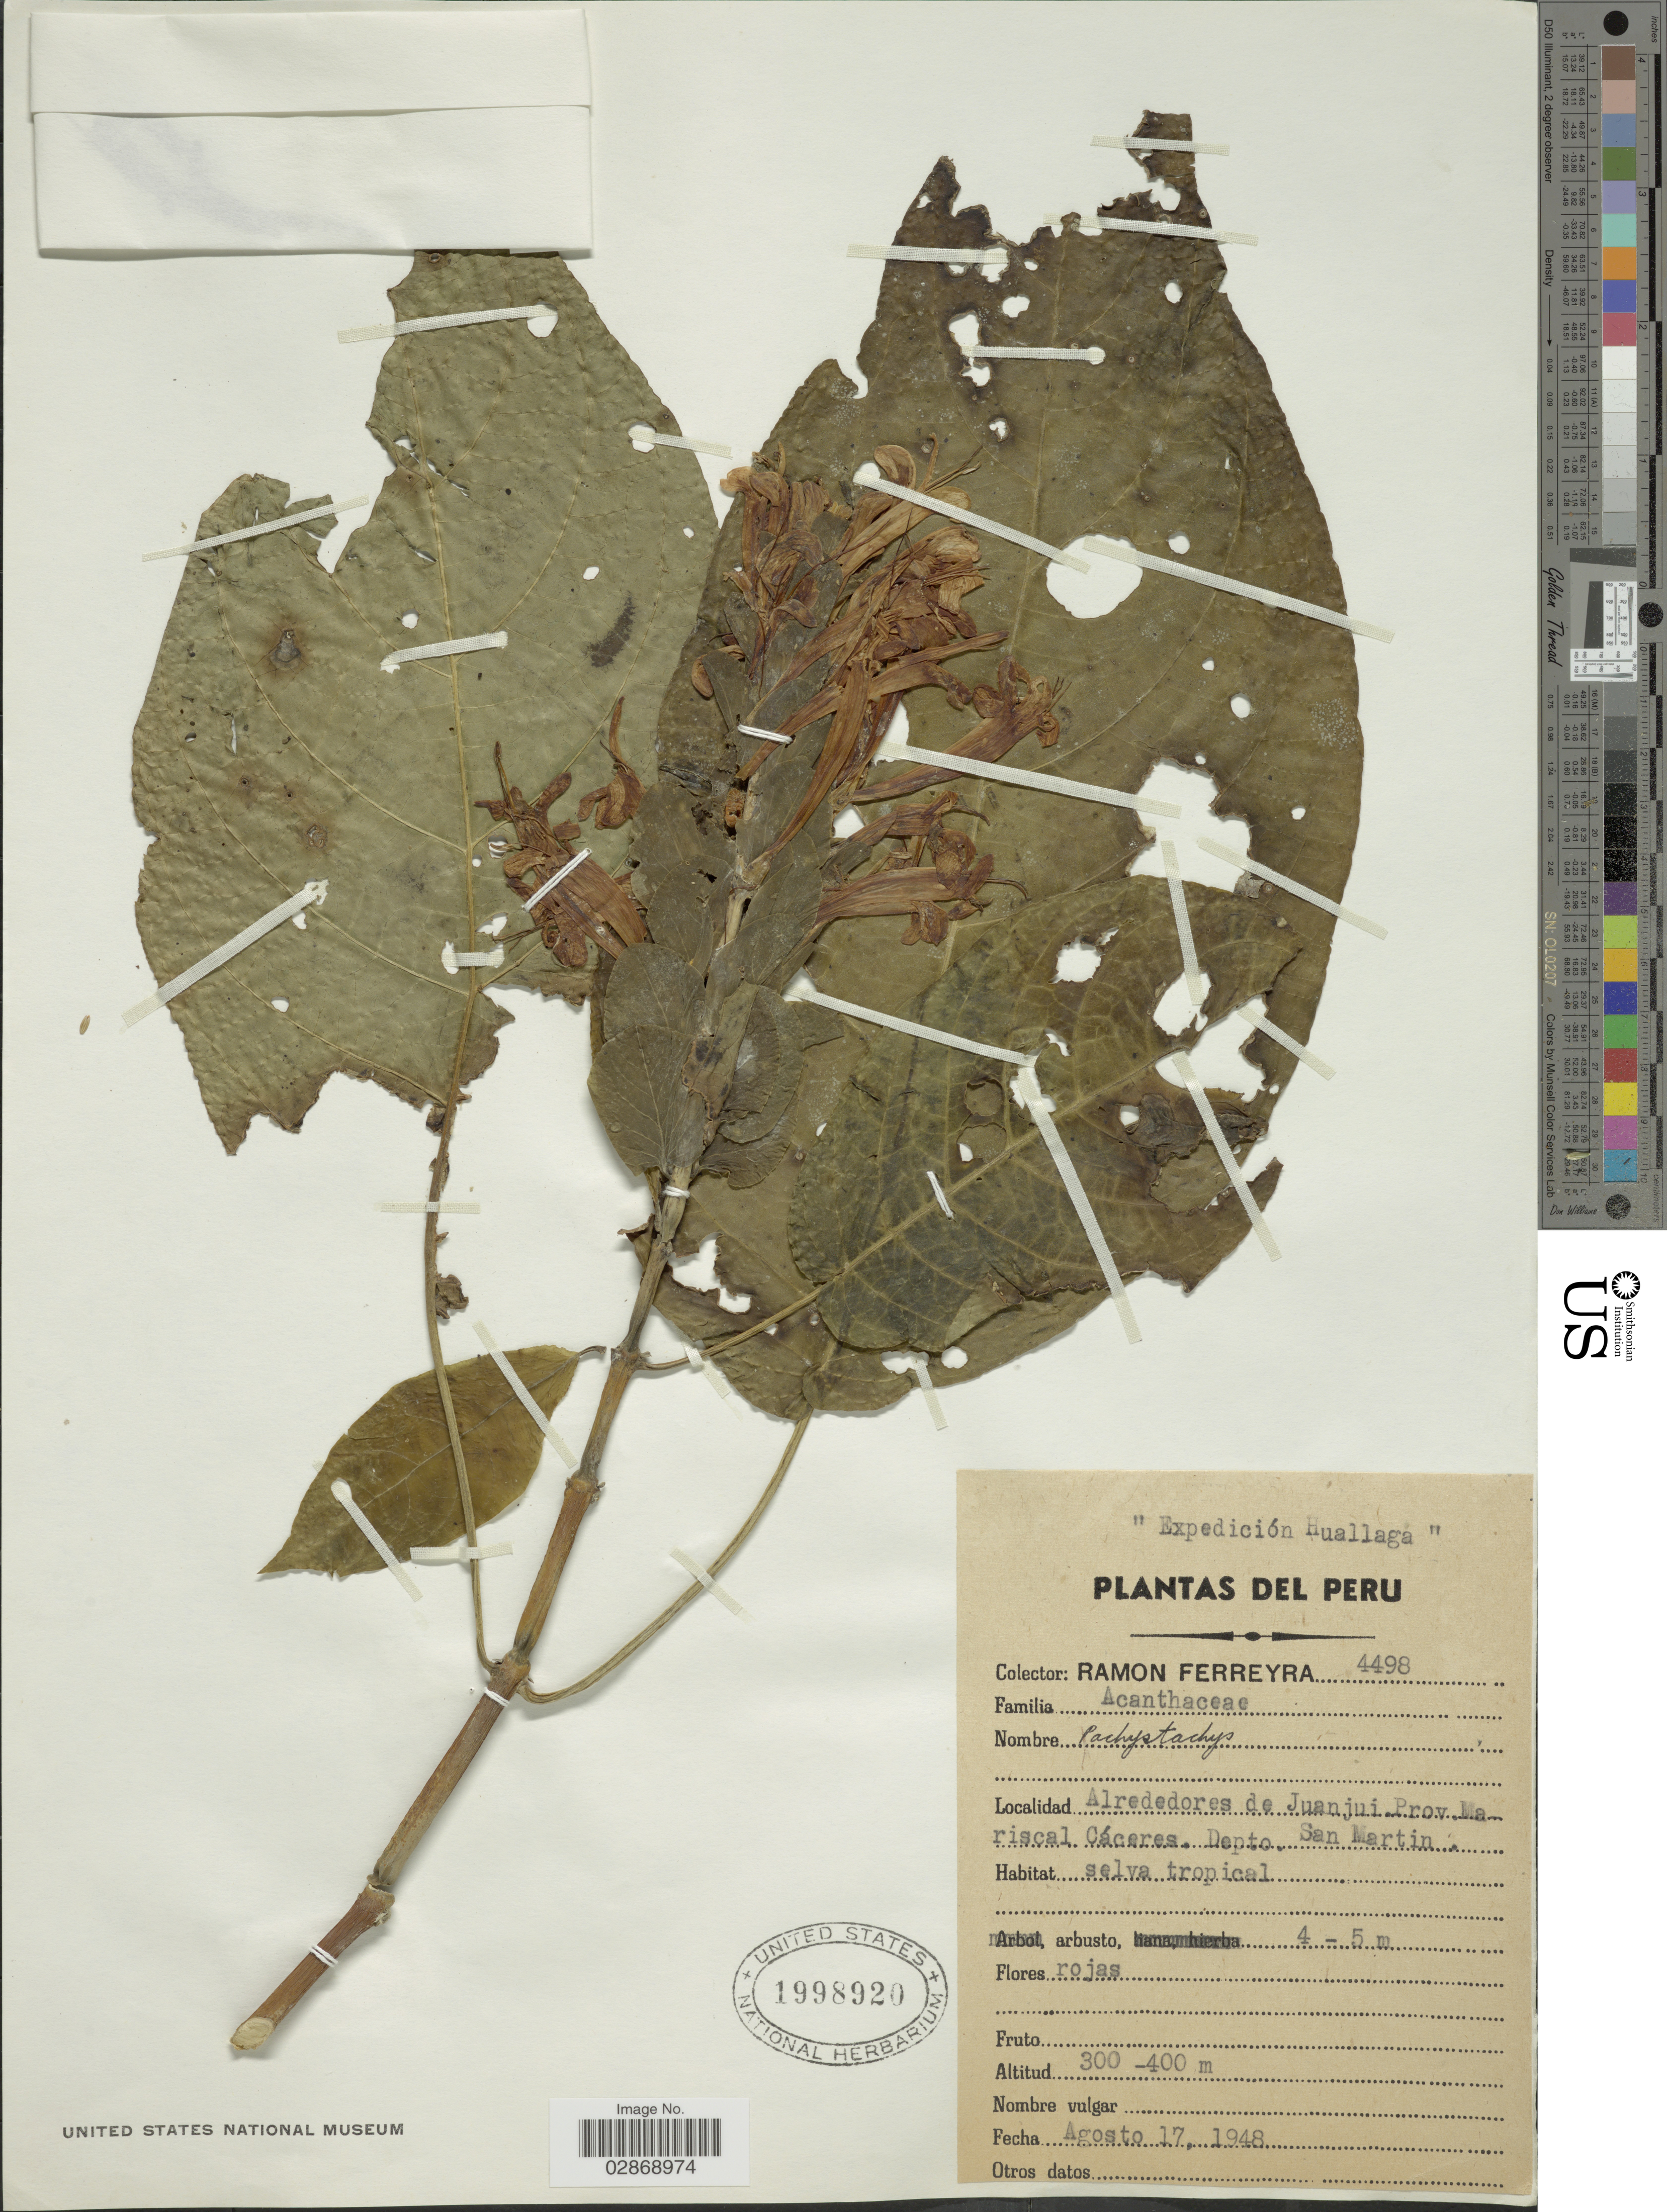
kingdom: Plantae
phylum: Tracheophyta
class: Magnoliopsida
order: Lamiales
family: Acanthaceae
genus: Pachystachys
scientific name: Pachystachys puberula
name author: Wassh.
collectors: R. A. Ferreyra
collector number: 4498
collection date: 1948-08-17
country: Peru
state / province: San Martín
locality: Alrededores de Juanjui, Proc. Mariscal Cáceres. Depto. San Martin.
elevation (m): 300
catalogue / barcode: US 1998920